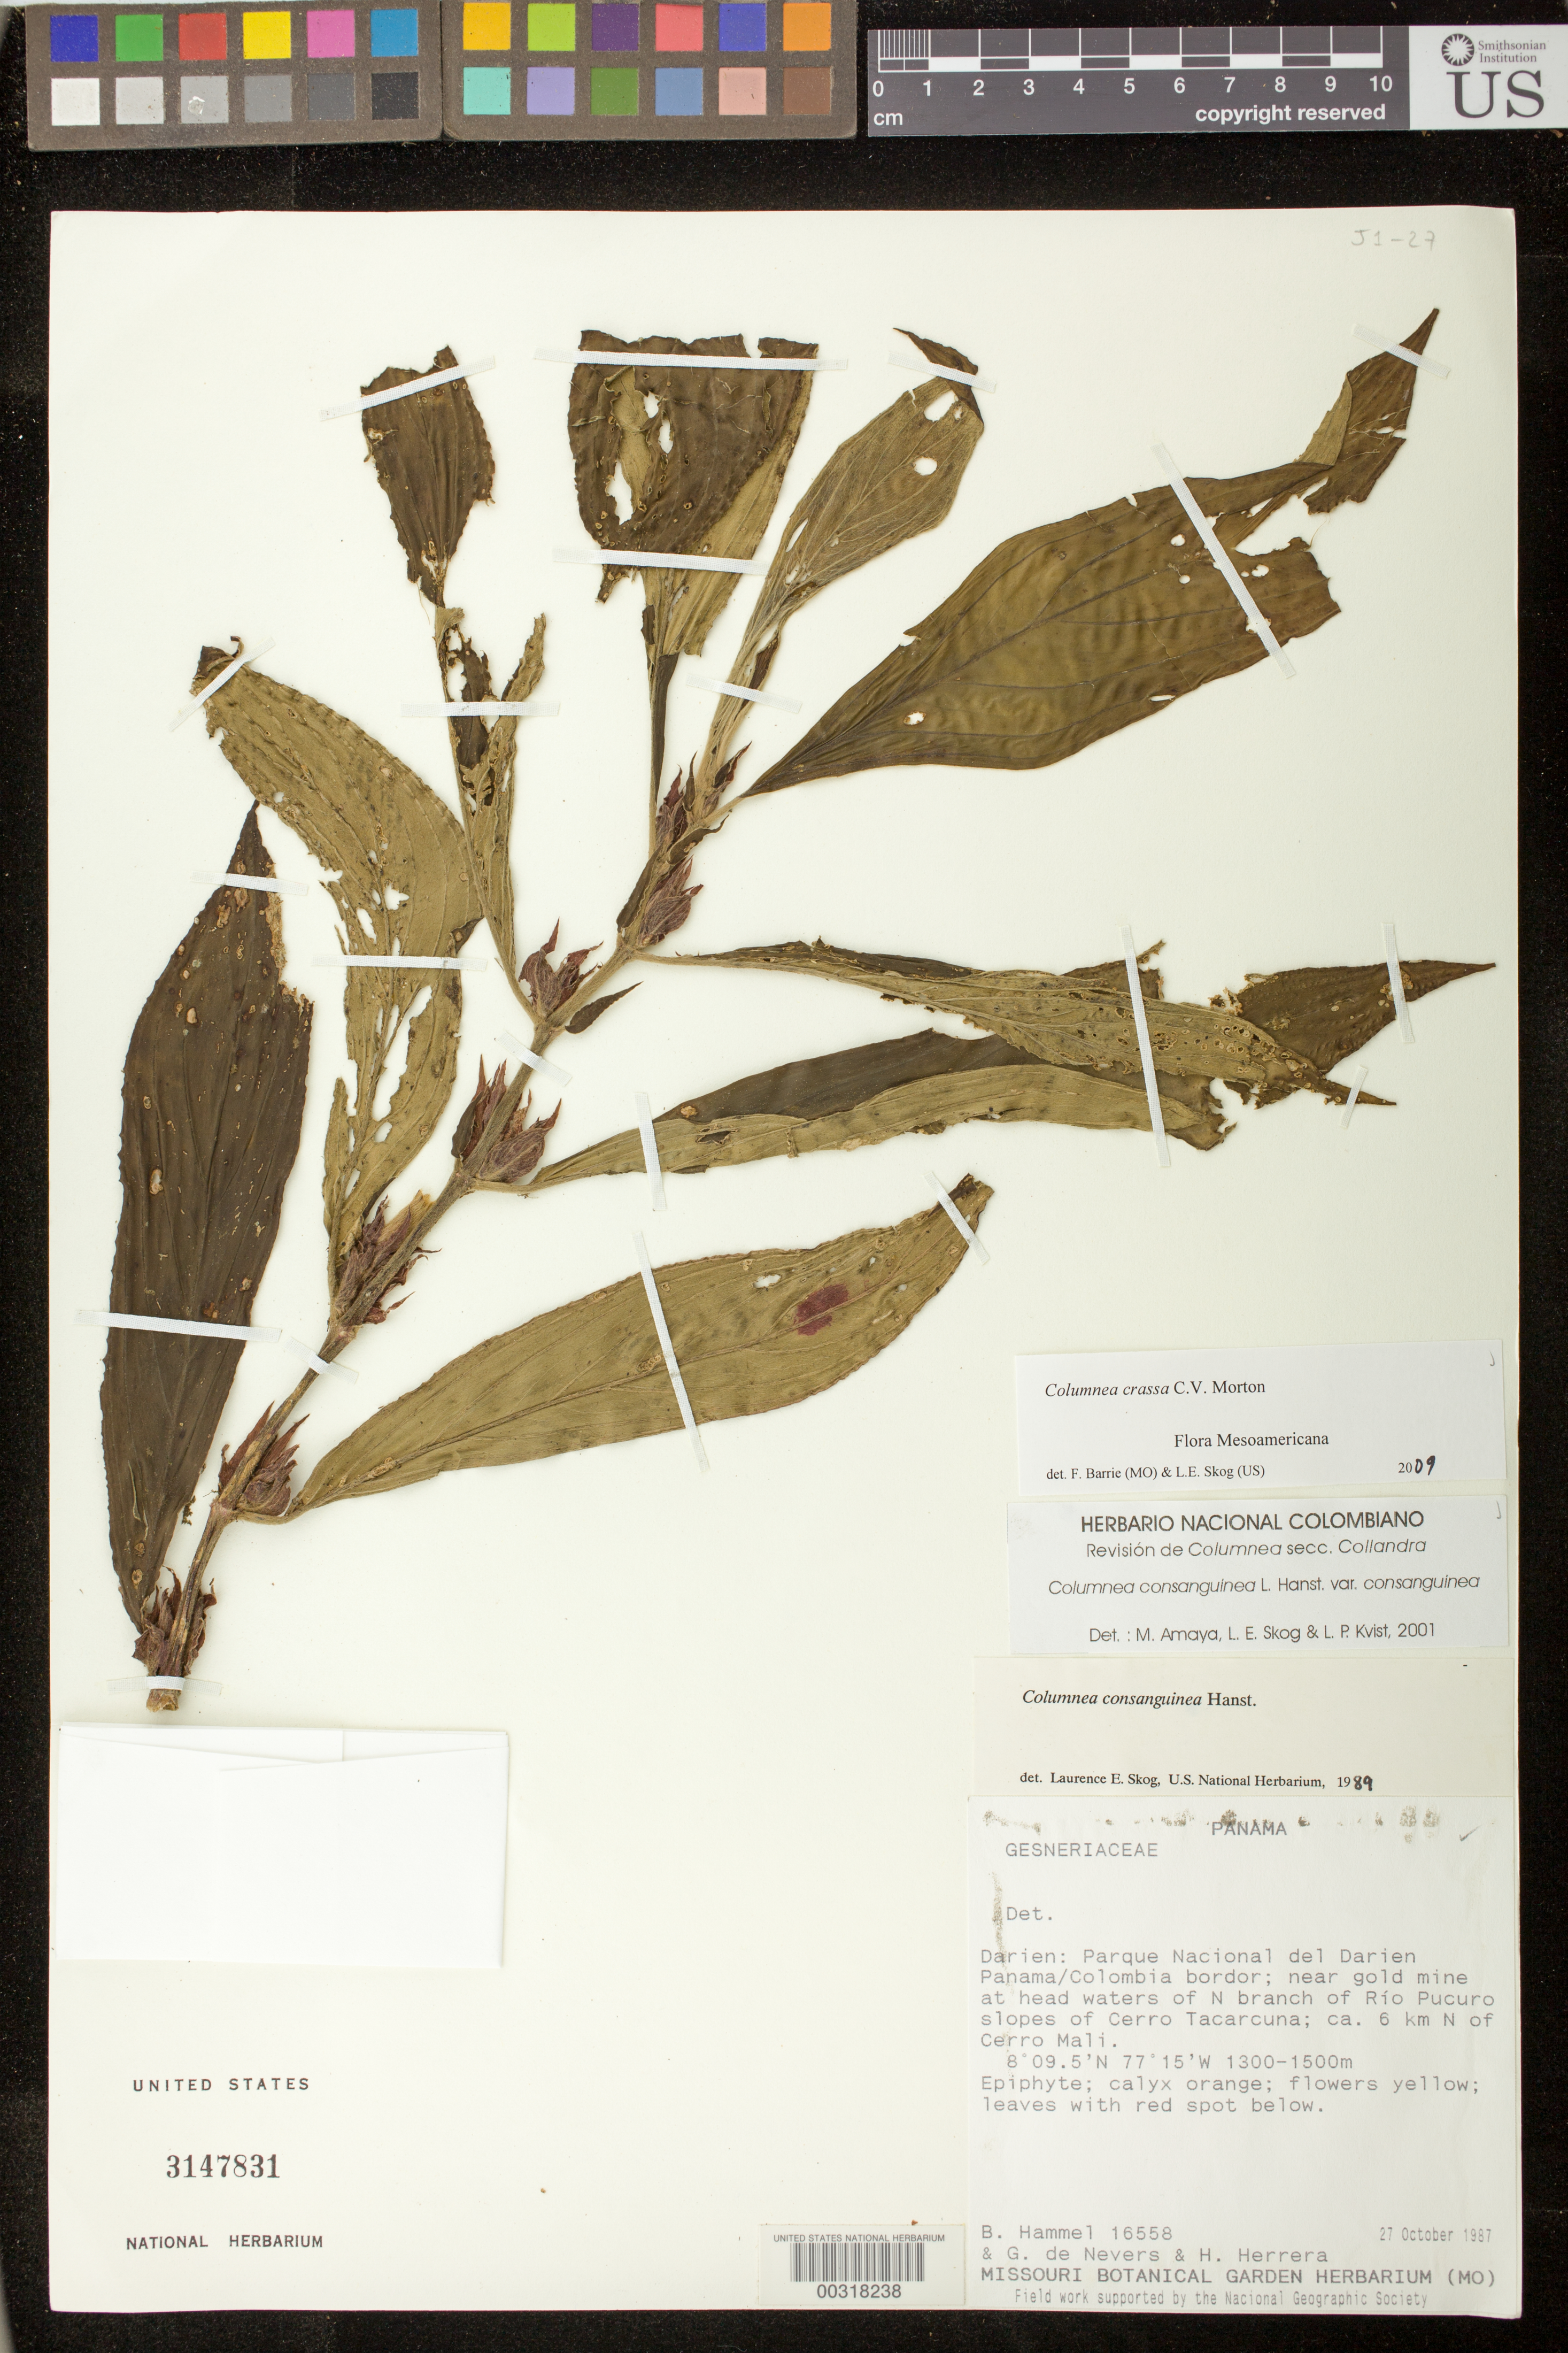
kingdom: Plantae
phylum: Tracheophyta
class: Magnoliopsida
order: Lamiales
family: Gesneriaceae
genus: Columnea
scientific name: Columnea crassa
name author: C.V. Morton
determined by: Barrie, F. R.; Skog, Laurence E.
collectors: B. Hammel, G. C. de Nevers & H. Herrera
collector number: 16558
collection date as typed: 27 Oct 1987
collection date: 1987-10-27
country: Panama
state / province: Darién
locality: Parque Nacional del Darien, Panama/Colombia border; near gold mine at head waters of N branch of Rio Pucuro, slopes of Cerro Tacarcuna; ca. 6 km N of Cerro Mali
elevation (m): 1300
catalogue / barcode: US 3147831